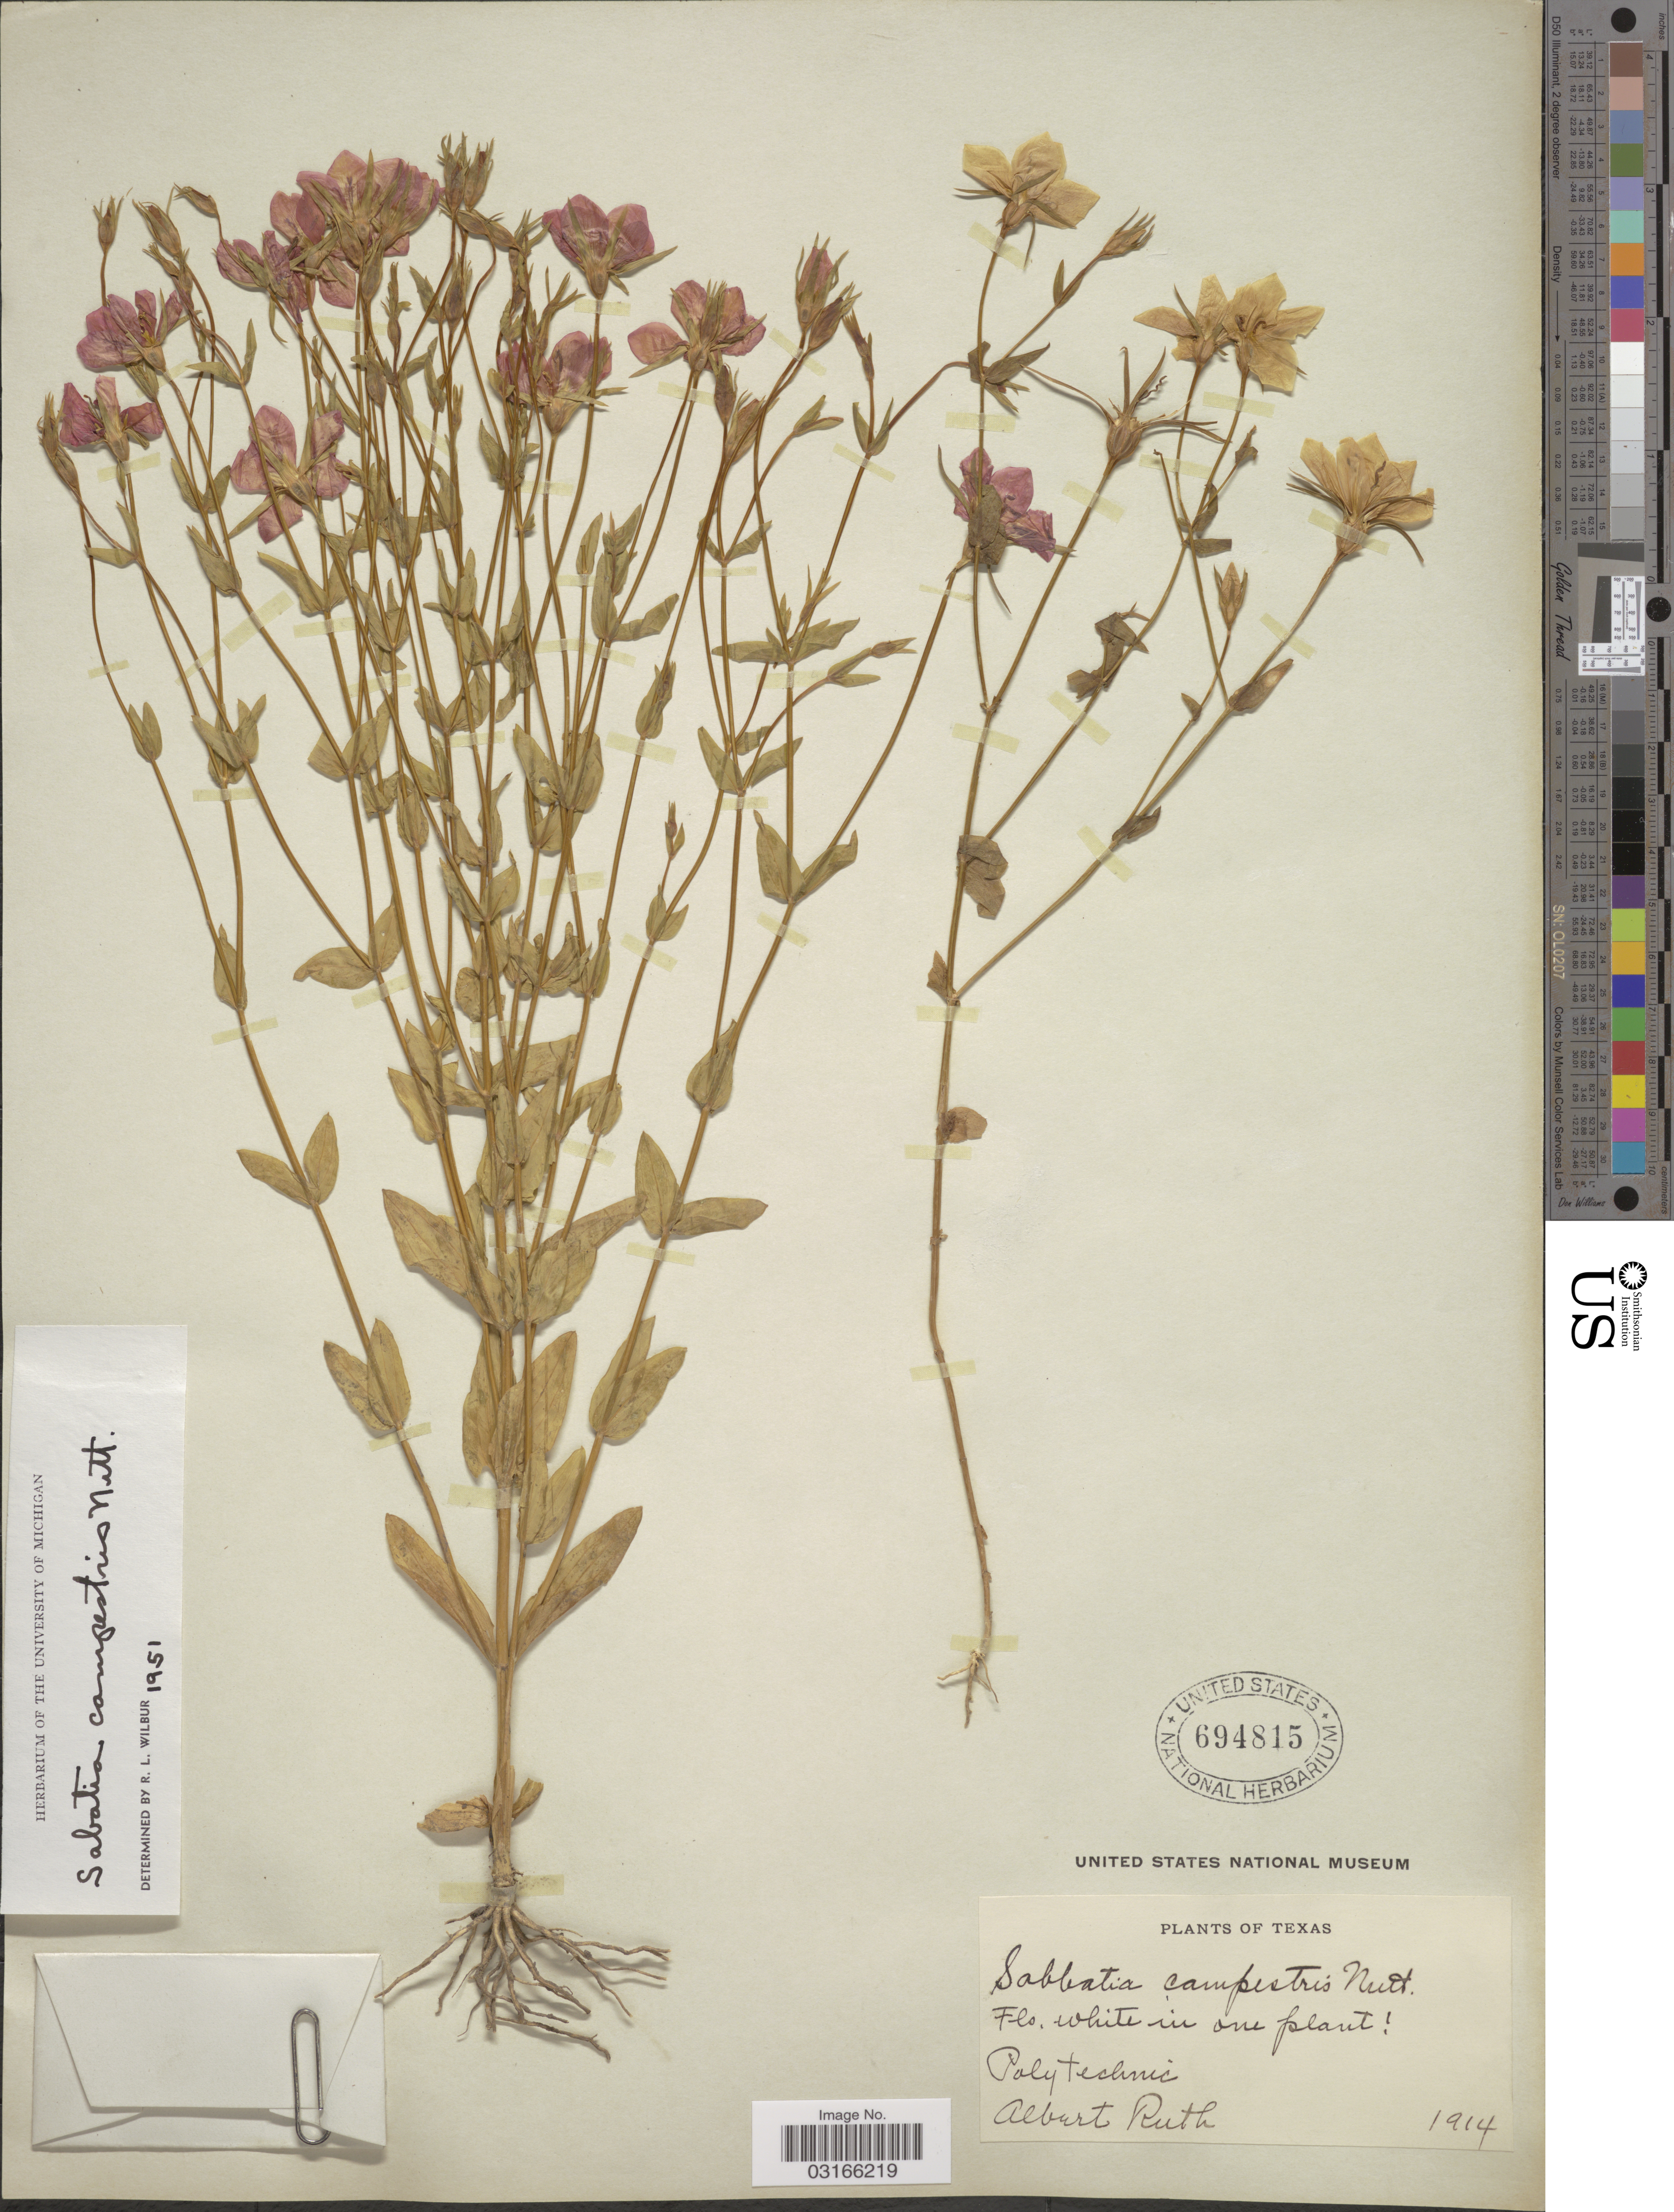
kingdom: Plantae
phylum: Tracheophyta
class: Magnoliopsida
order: Gentianales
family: Gentianaceae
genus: Sabatia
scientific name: Sabatia campestris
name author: Nutt.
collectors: A. Ruth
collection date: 1914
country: United States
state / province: Texas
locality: Polytechnic.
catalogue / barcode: US 694815